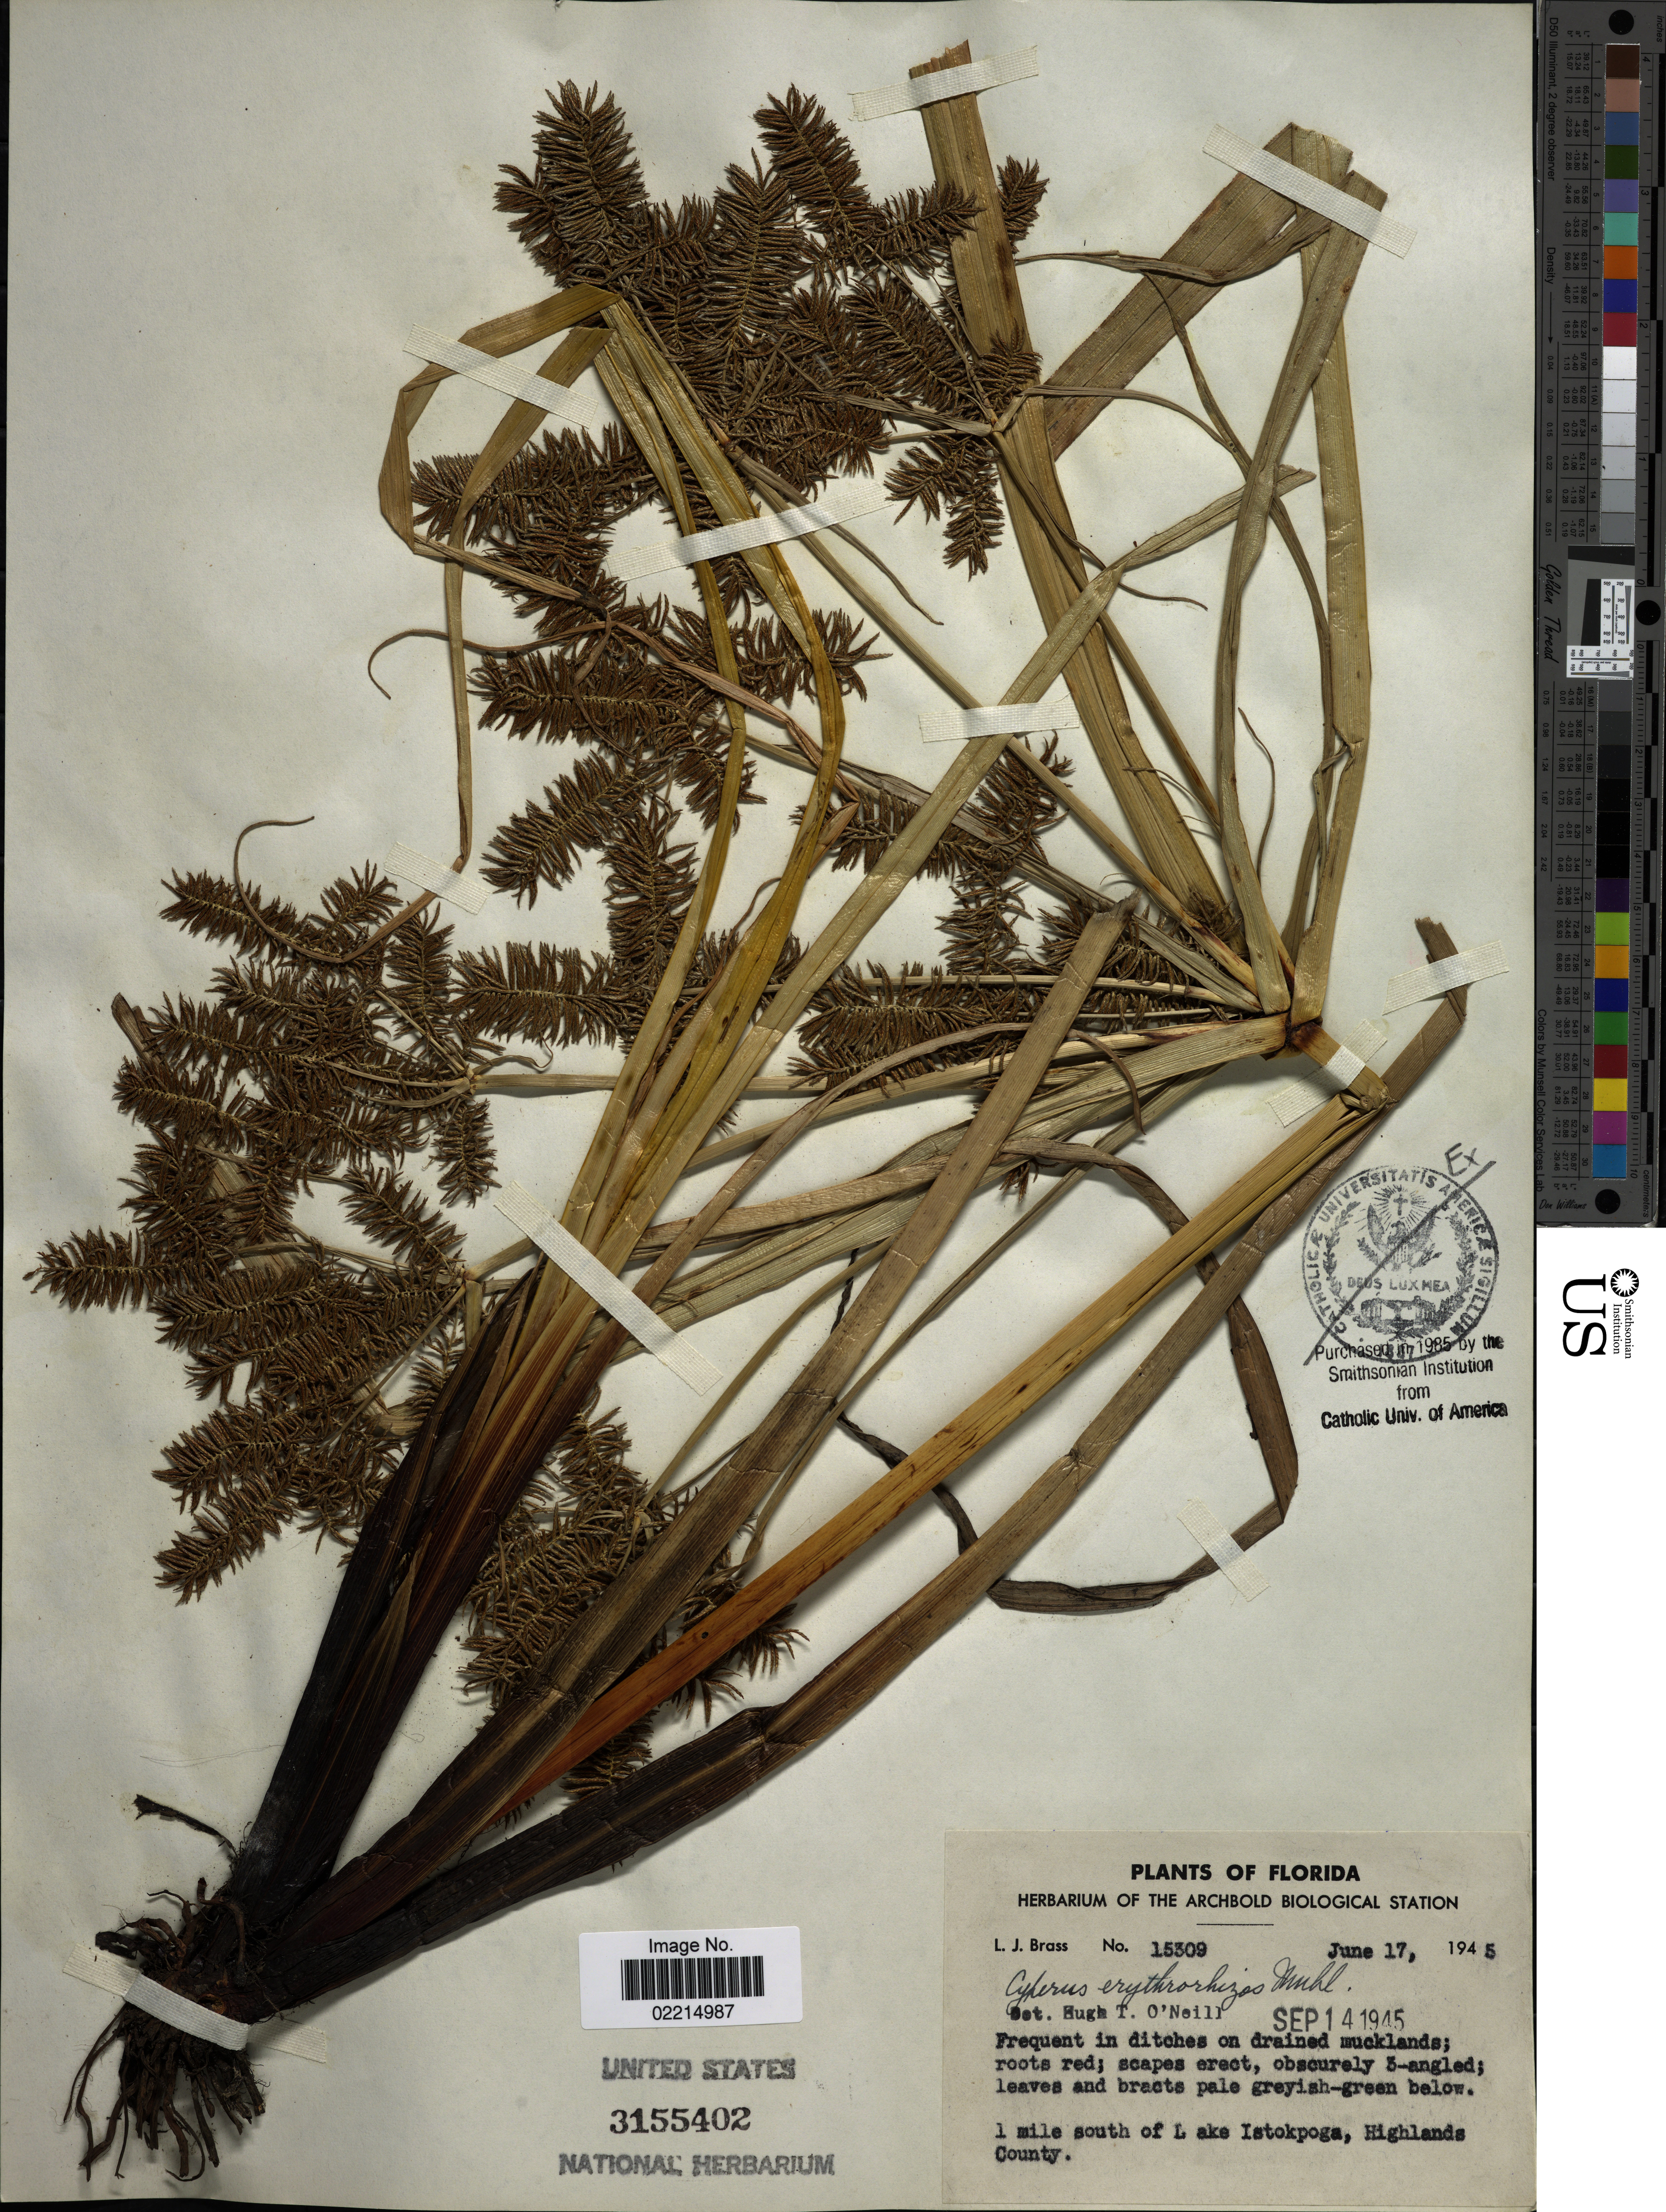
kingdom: Plantae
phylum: Tracheophyta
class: Liliopsida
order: Poales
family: Cyperaceae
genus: Cyperus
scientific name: Cyperus erythrorhizos Muhl.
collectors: L. J. Brass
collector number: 15309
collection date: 1945-06-17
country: United States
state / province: Florida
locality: In ditches and drained mucklands:1 mile south of Lake Istokpoga, Highlands County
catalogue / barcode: US 3155402